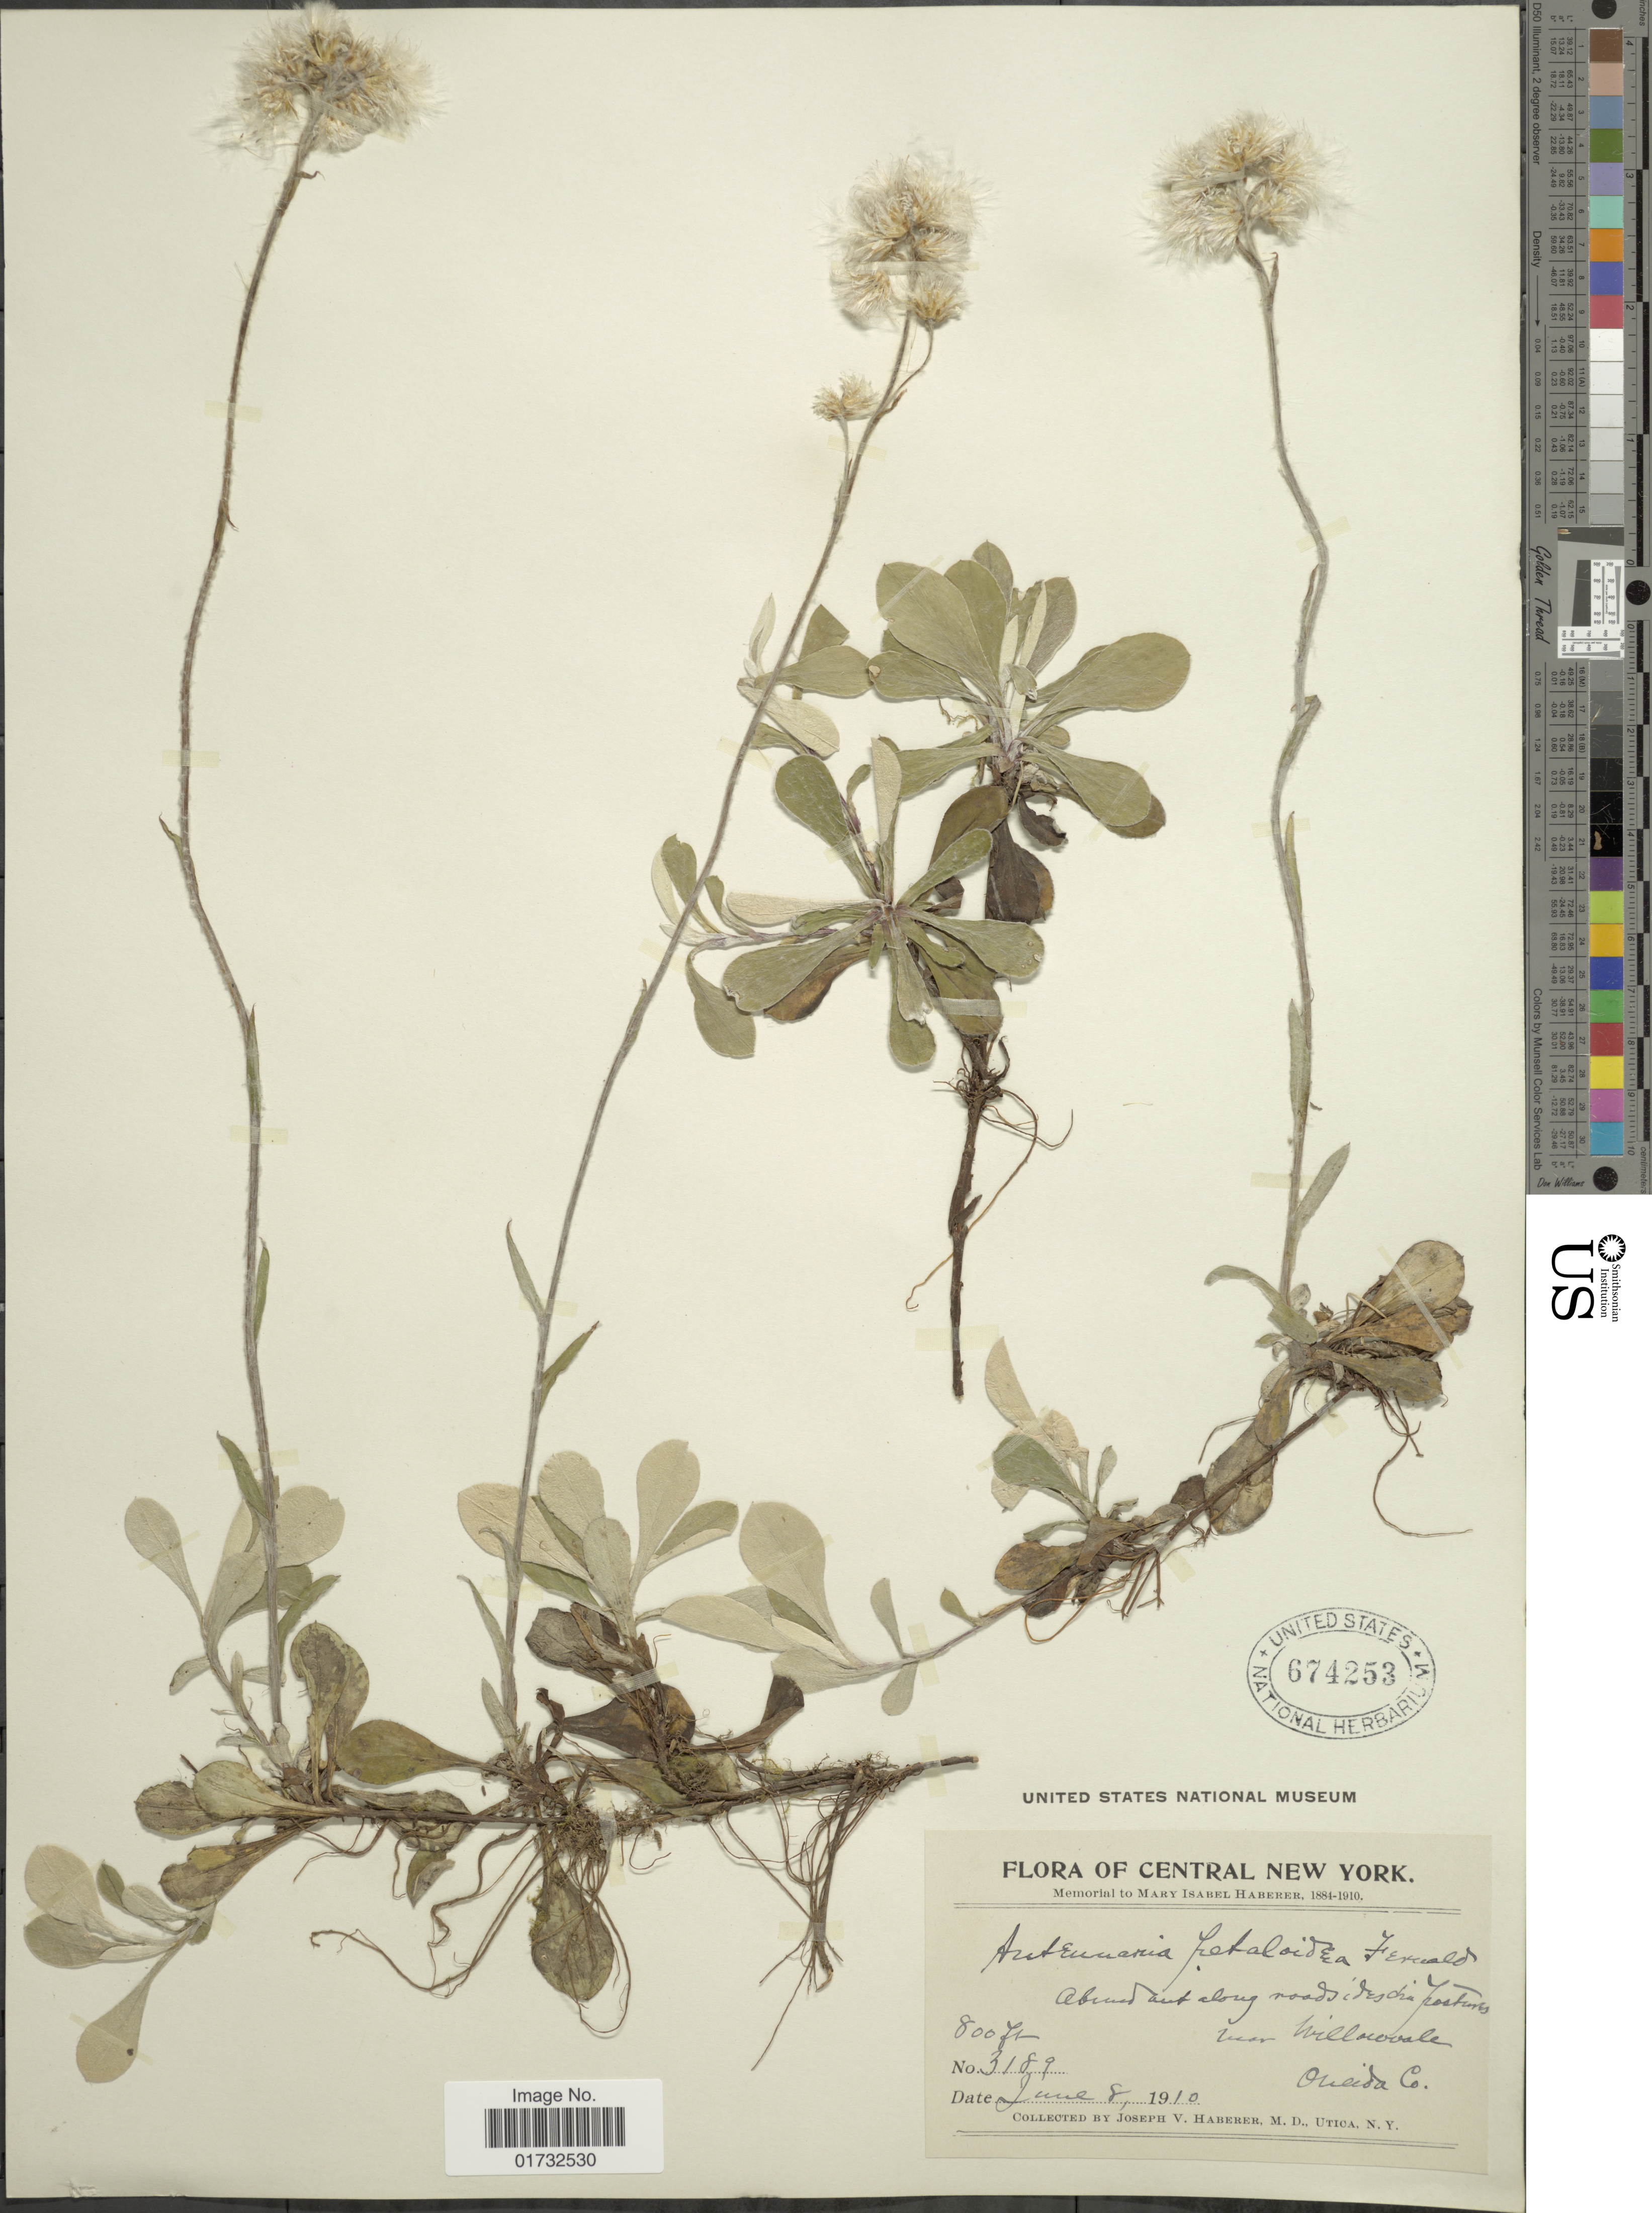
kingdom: Plantae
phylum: Tracheophyta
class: Magnoliopsida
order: Asterales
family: Asteraceae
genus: Antennaria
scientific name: Antennaria petaloidea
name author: (Fernald) Fernald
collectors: J. V. Haberer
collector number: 3189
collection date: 1910-06-08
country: United States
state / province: New York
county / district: Oneida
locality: Central New York. Near Wilowvale. Oneida Co.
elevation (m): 244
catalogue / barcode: US 674253